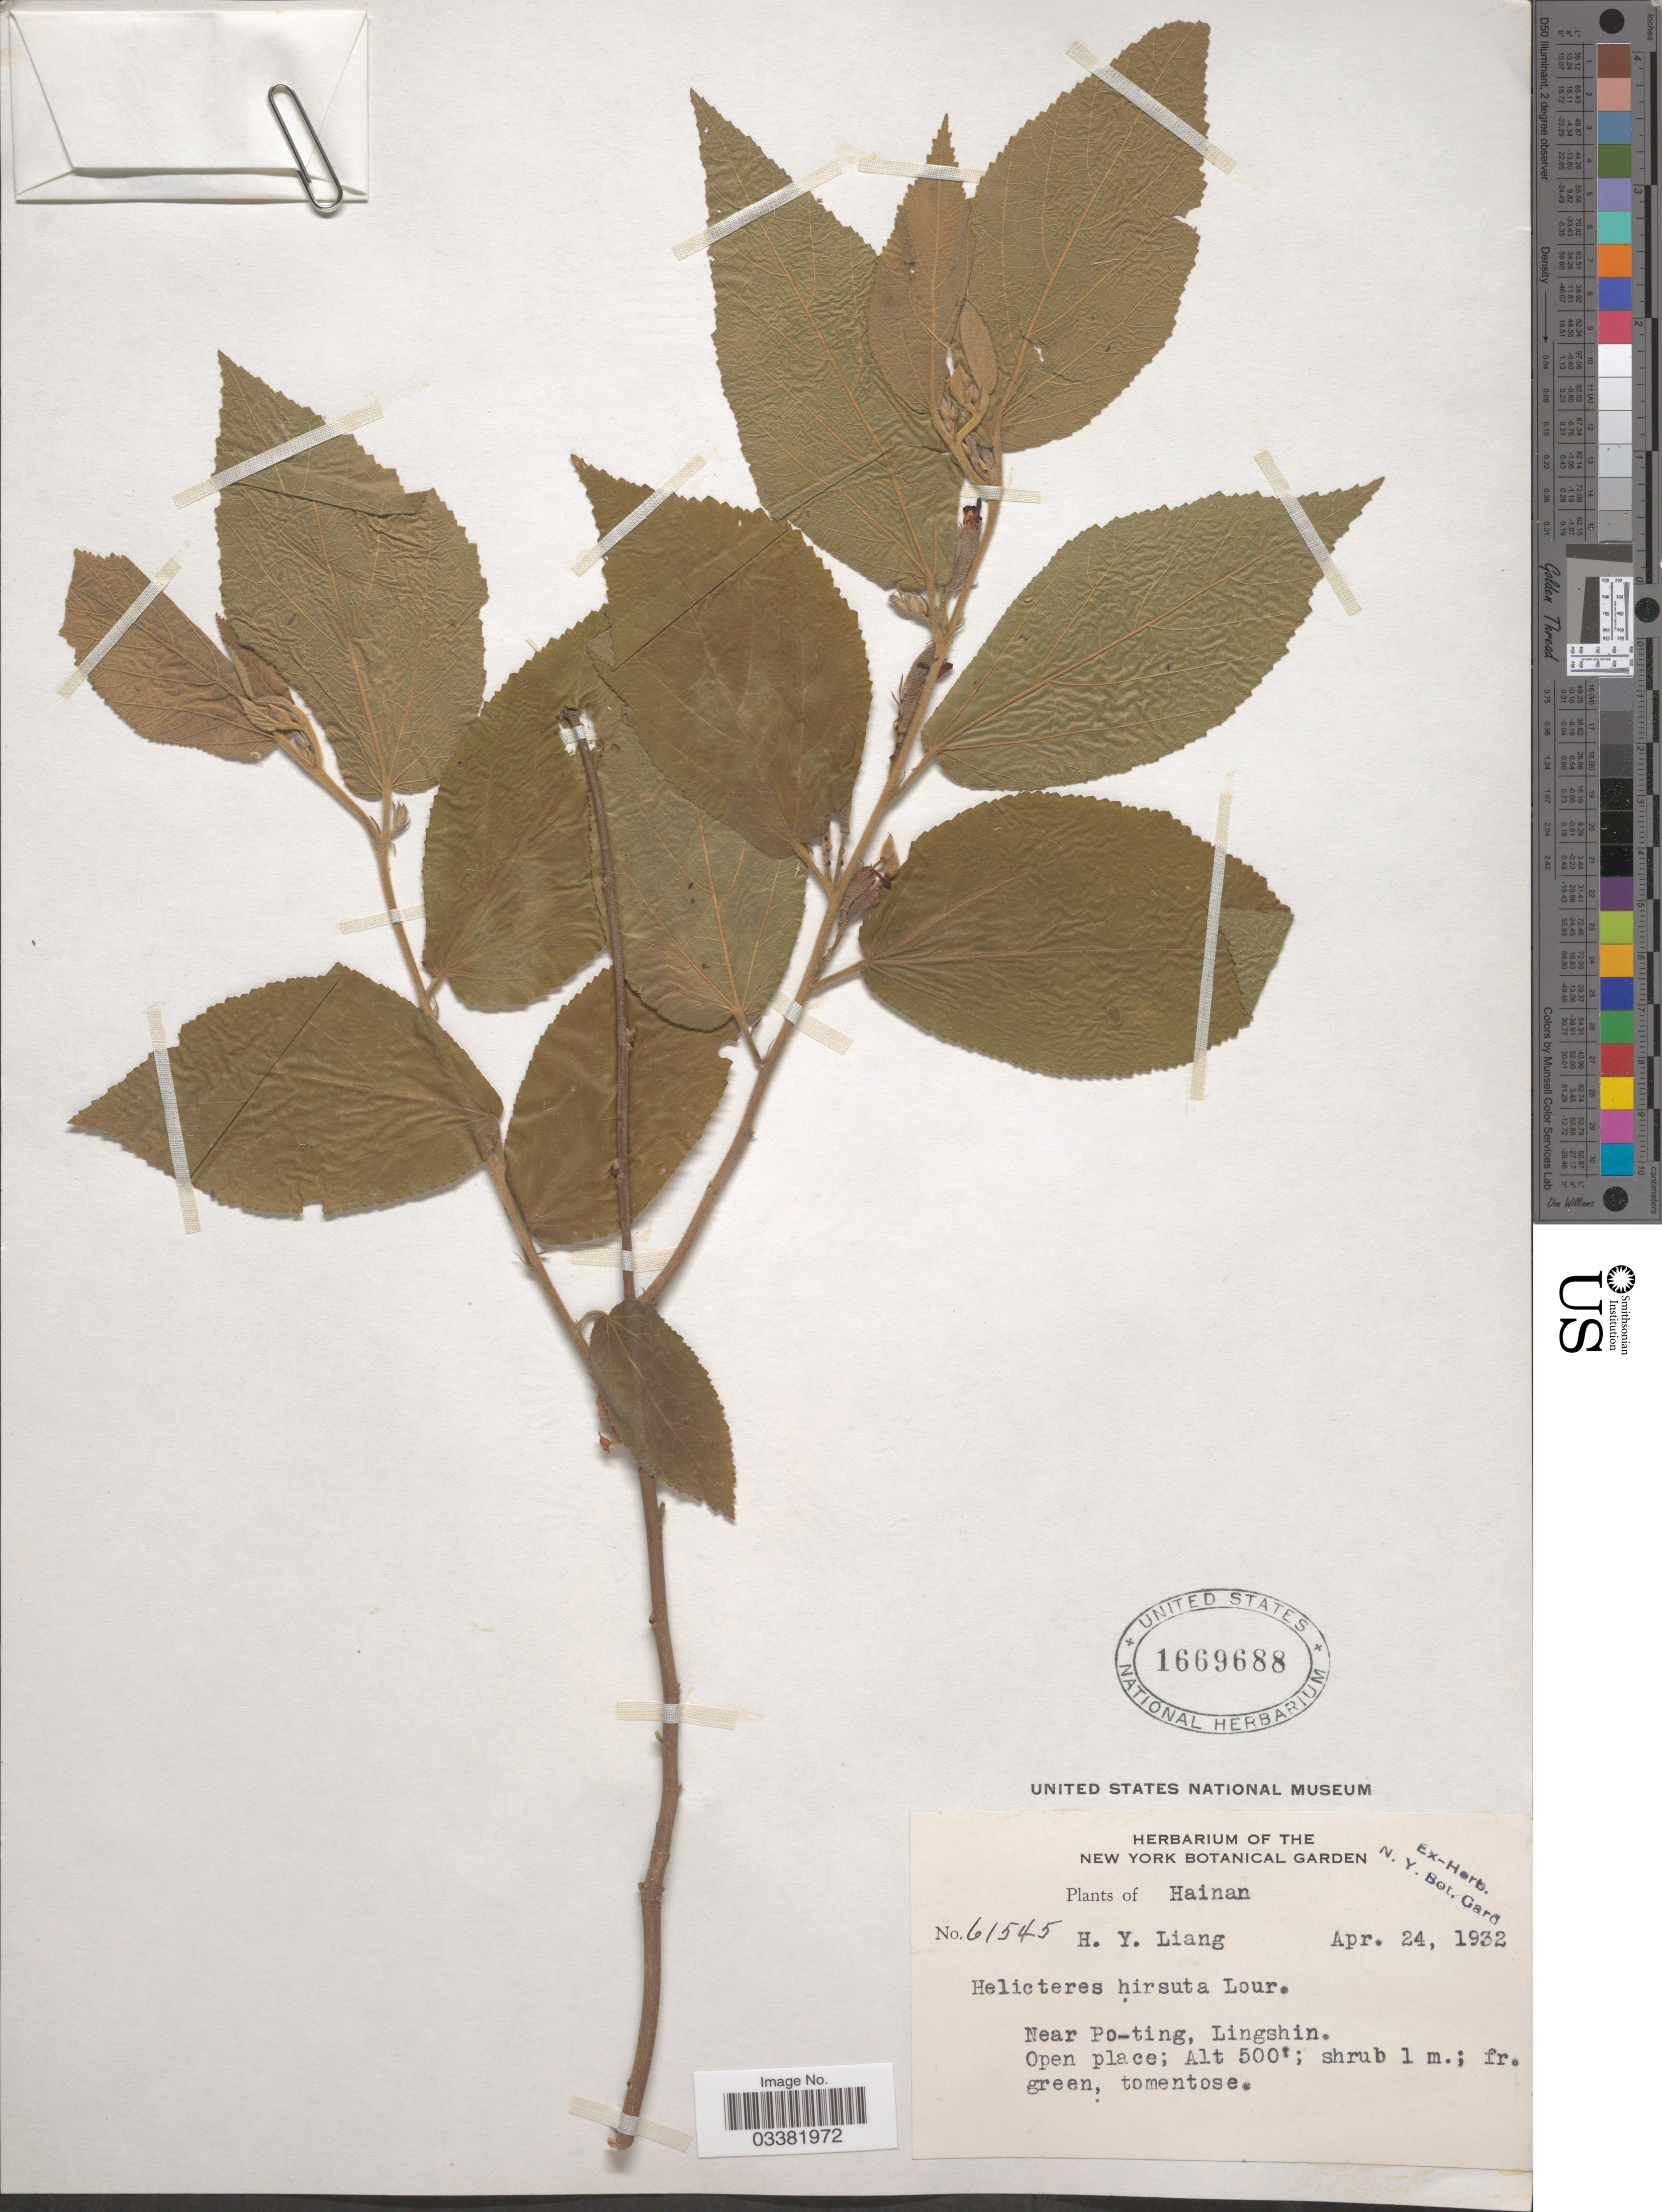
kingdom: Plantae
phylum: Tracheophyta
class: Magnoliopsida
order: Malvales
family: Malvaceae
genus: Helicteres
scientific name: Helicteres hirsuta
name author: Lour.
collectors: H. Y. Liang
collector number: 61545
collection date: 1932-04-24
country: China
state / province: Hainan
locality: Near Po-ting, Lingshin.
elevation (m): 152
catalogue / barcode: US 1669688